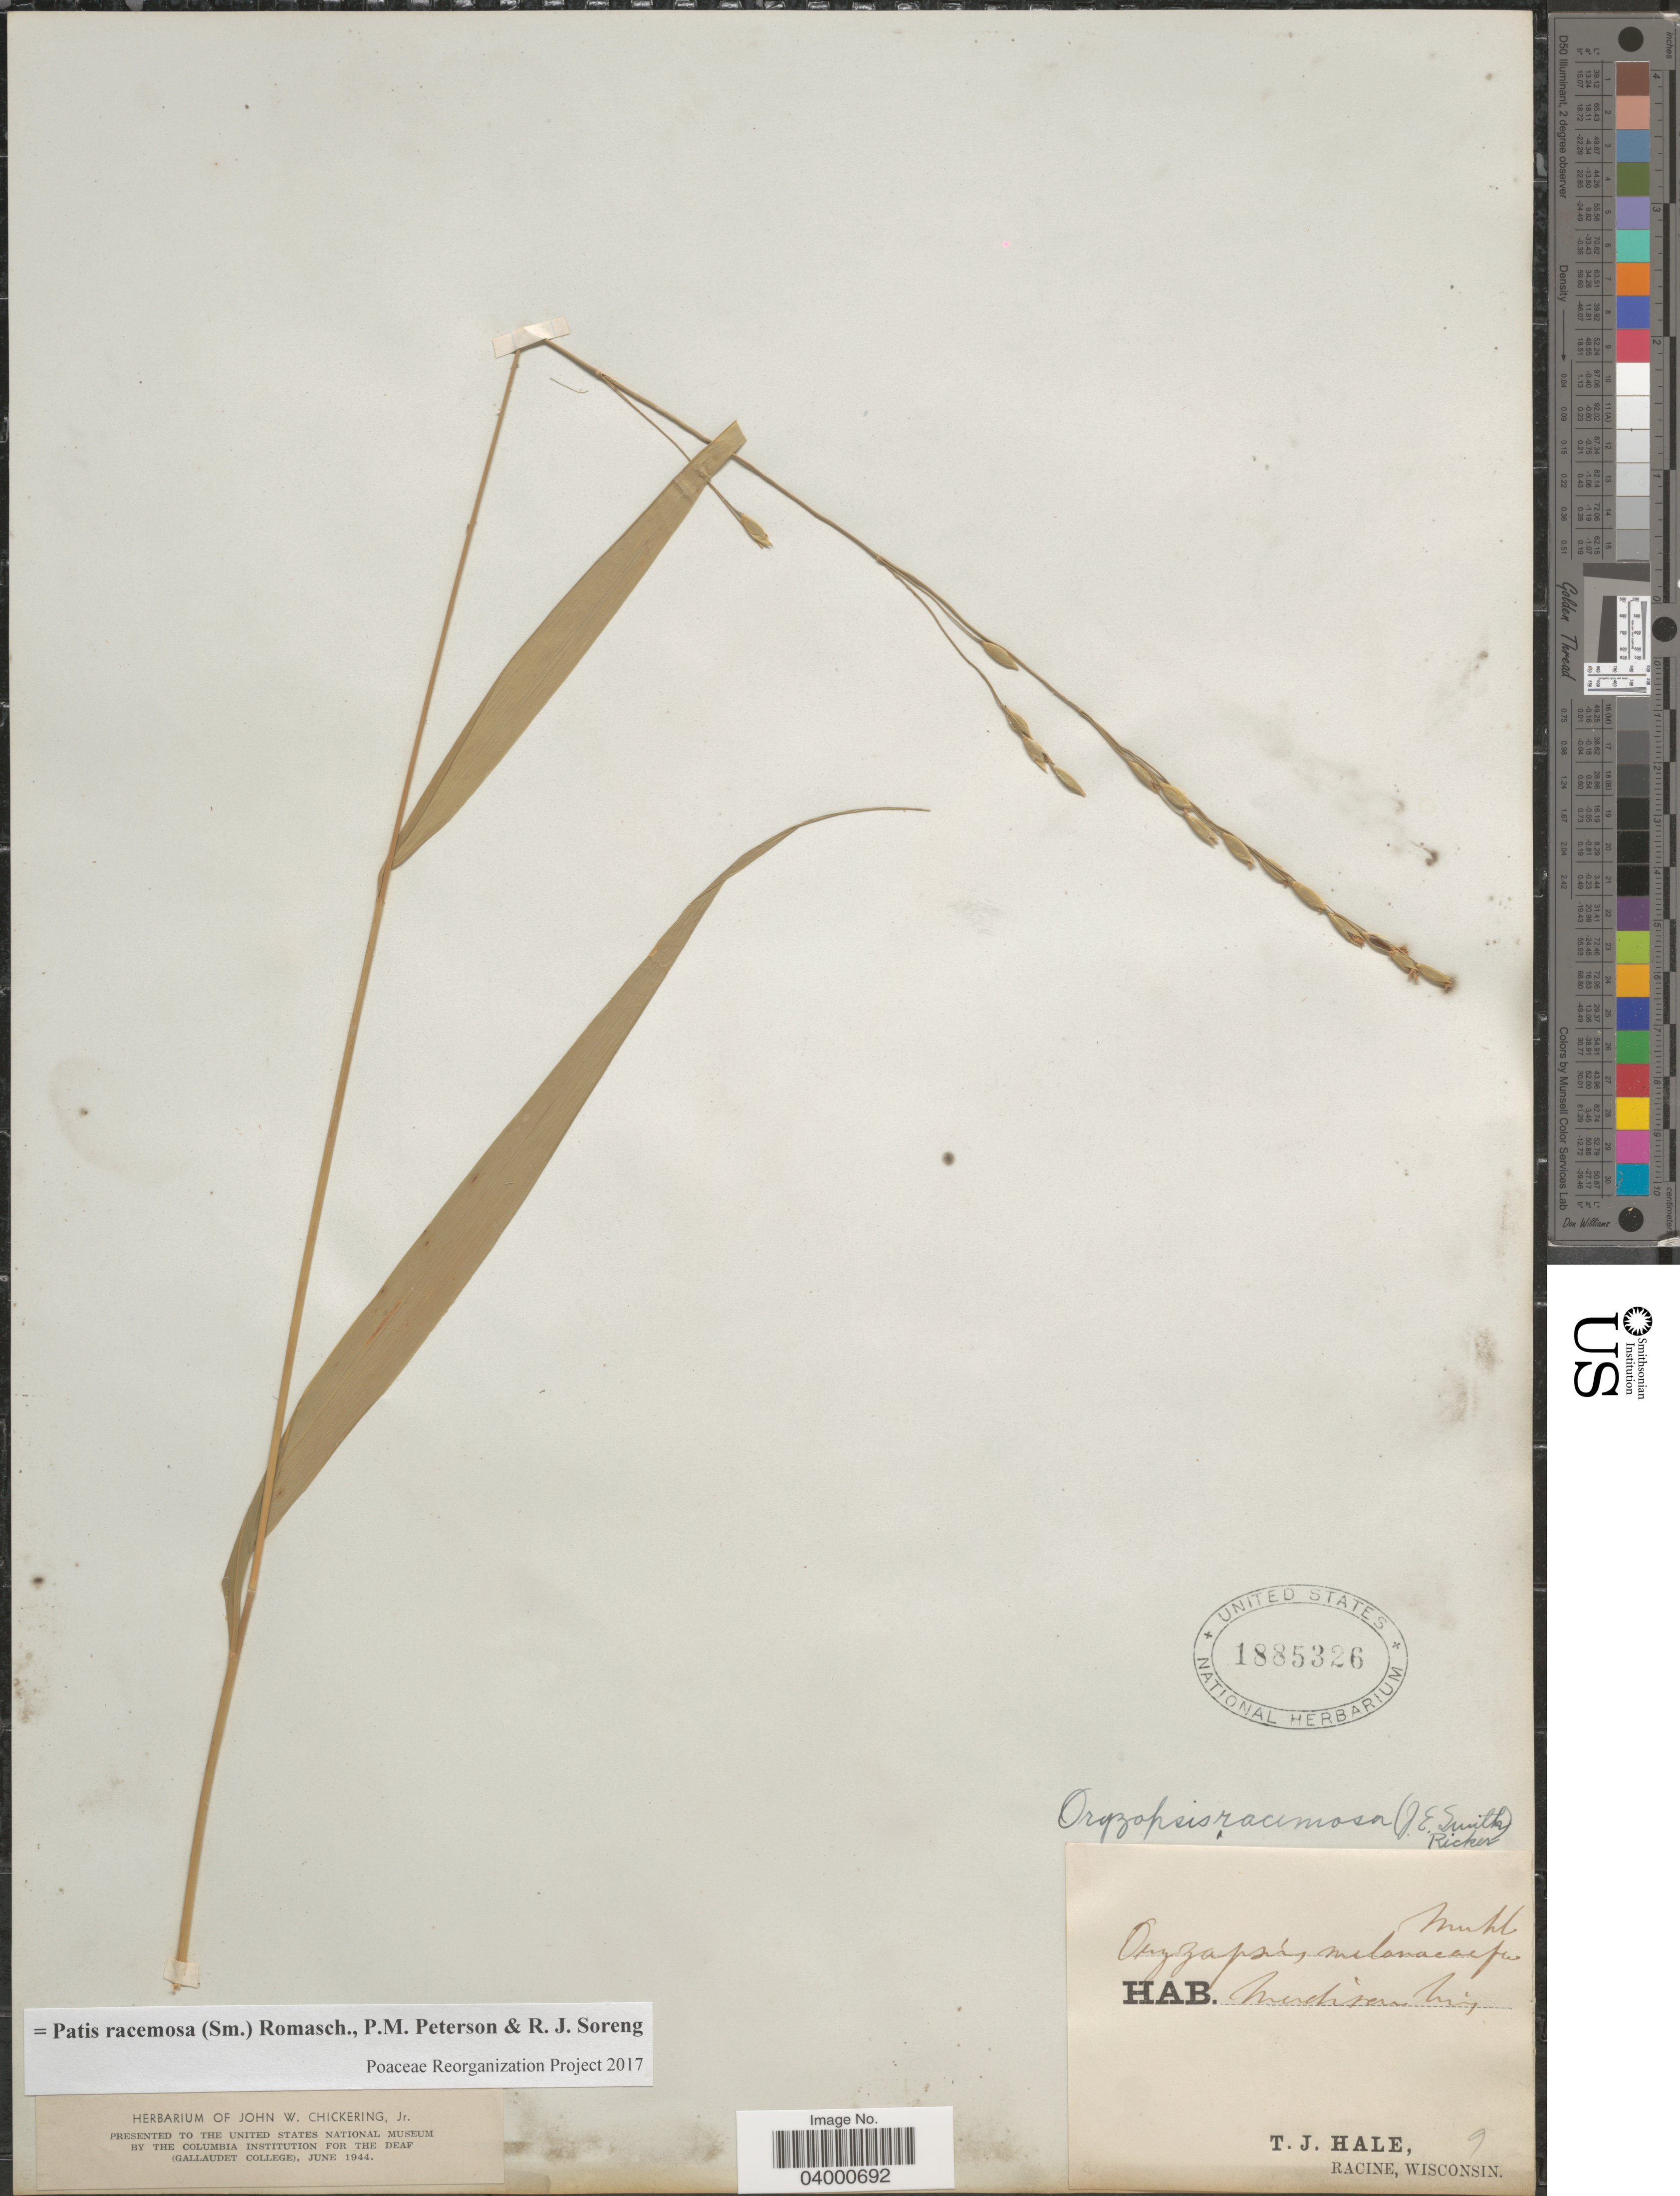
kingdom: Plantae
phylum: Tracheophyta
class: Liliopsida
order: Poales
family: Poaceae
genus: Patis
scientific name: Patis racemosa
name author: (Sm.) Romasch. et al.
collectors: T. Hale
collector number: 9?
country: United States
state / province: Wisconsin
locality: Madison.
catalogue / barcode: US 1885326